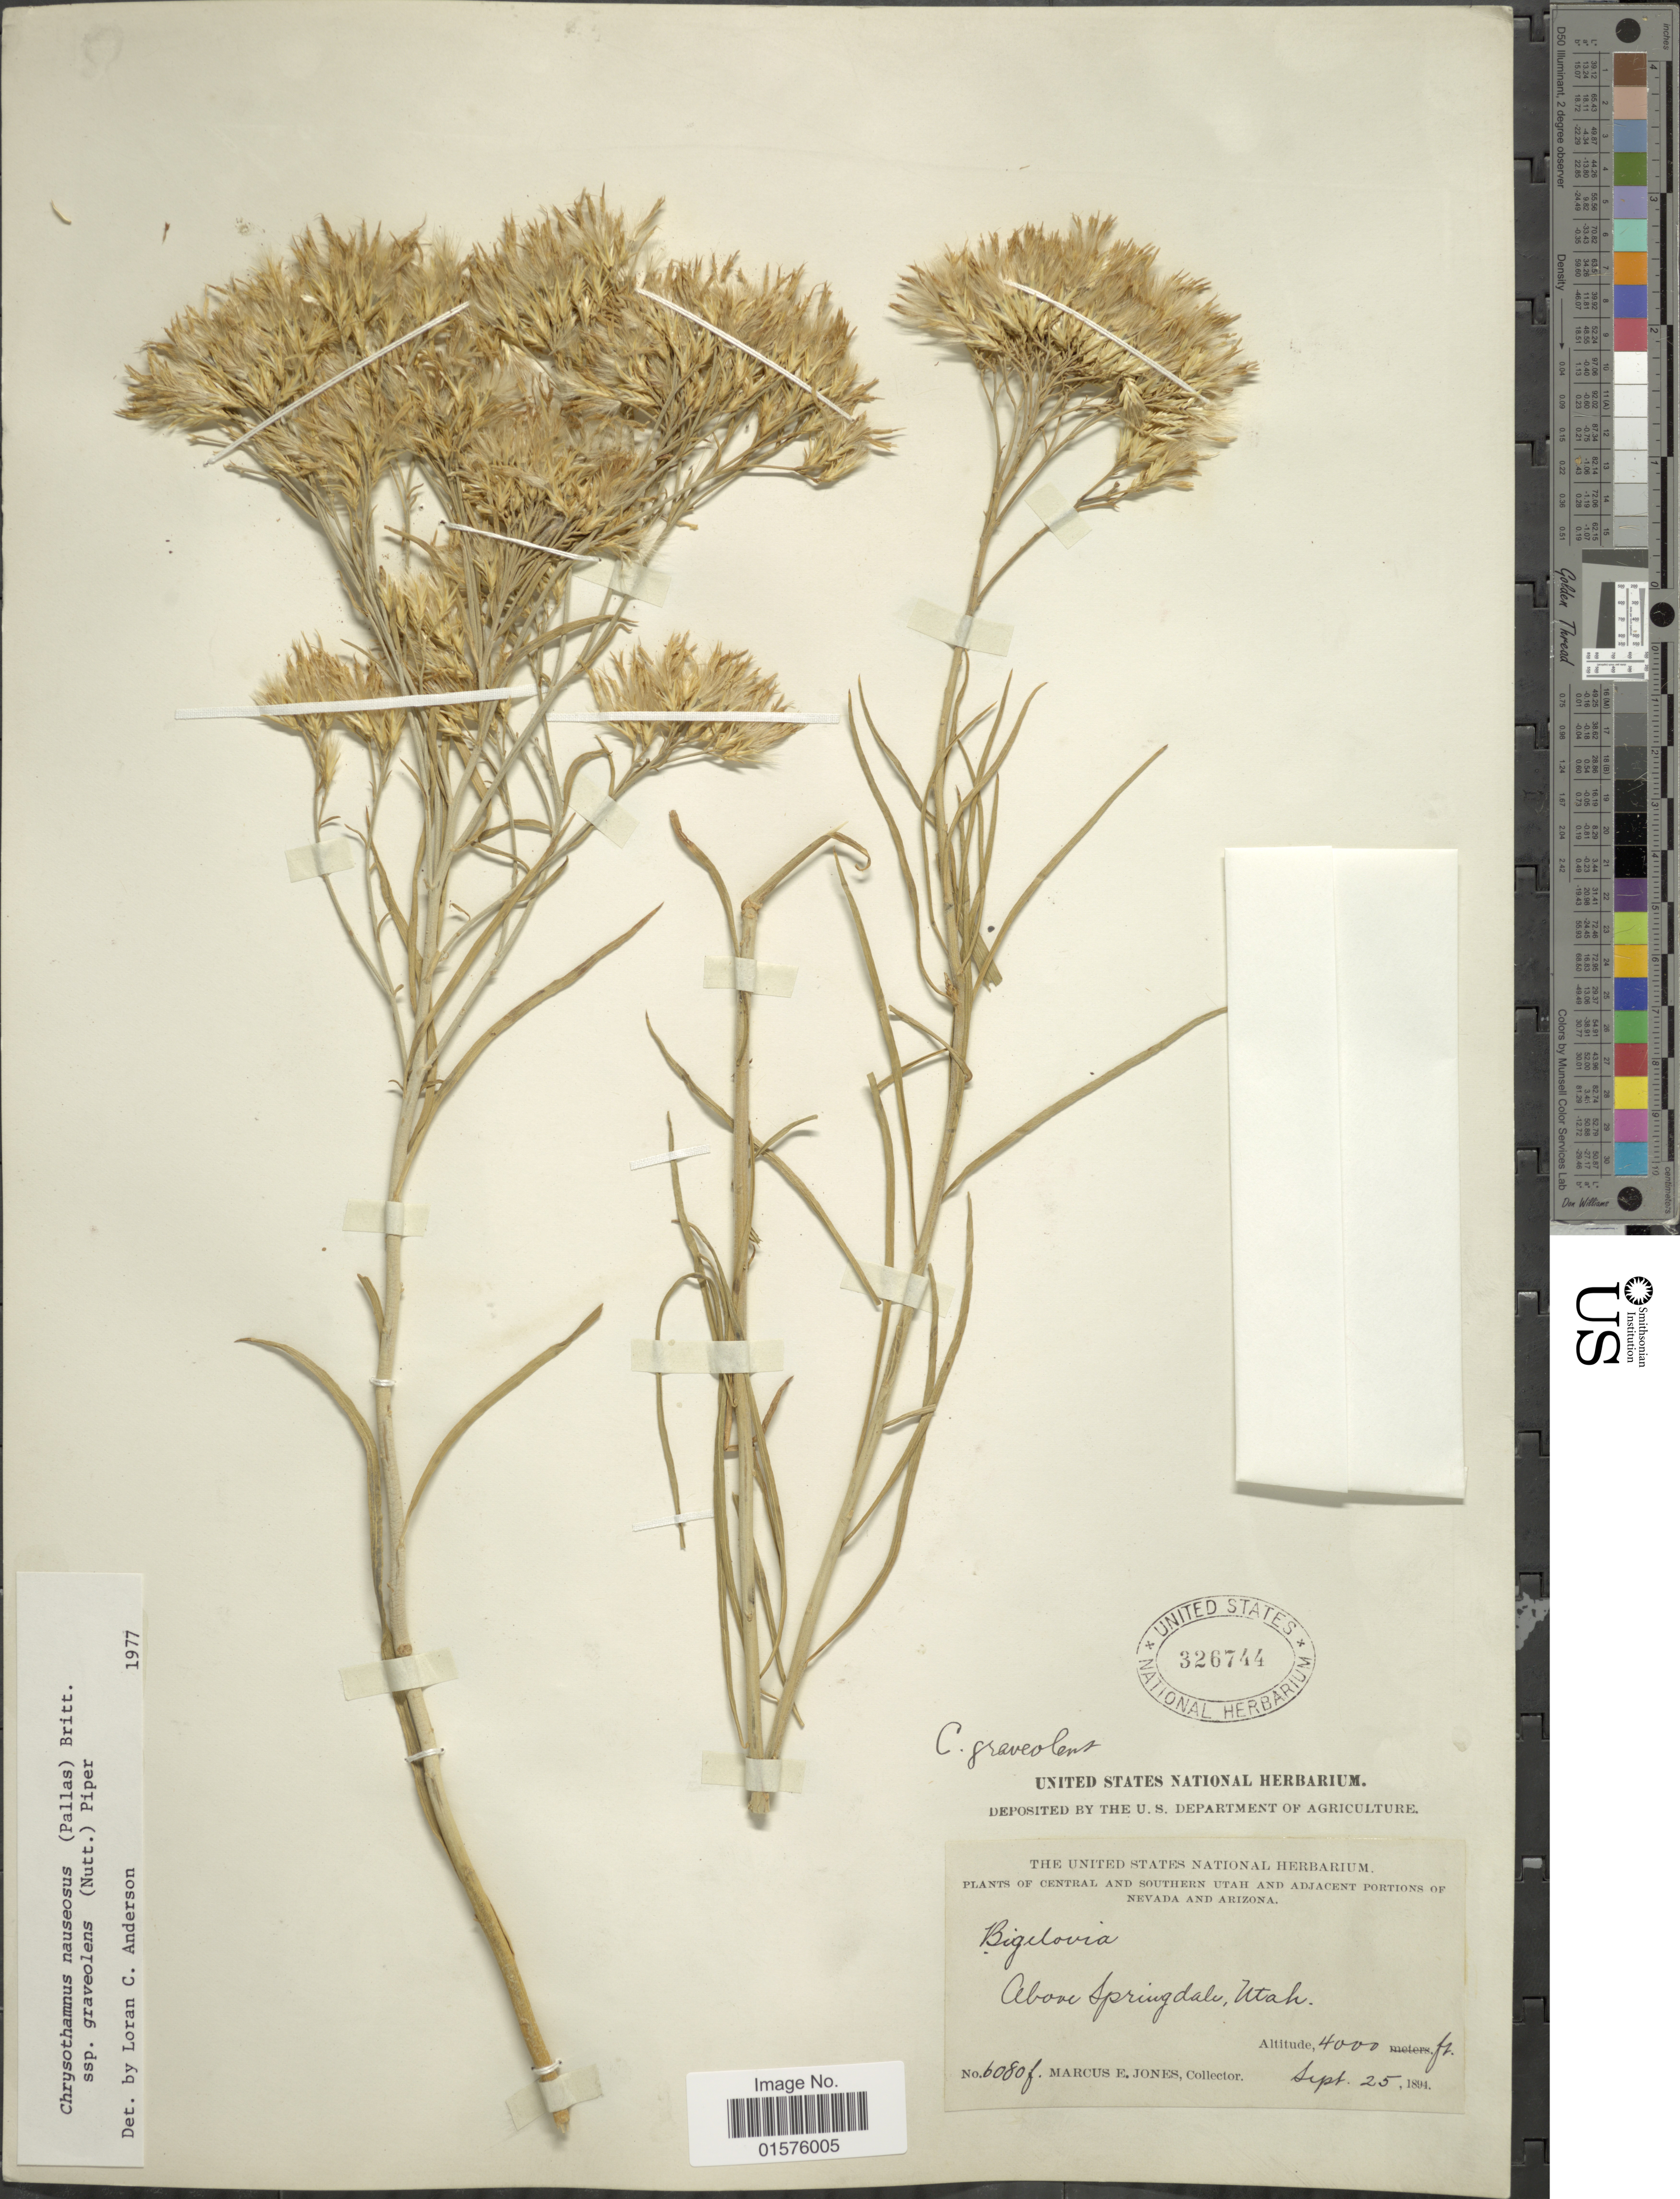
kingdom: Plantae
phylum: Tracheophyta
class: Magnoliopsida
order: Asterales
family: Asteraceae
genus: Ericameria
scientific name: Ericameria nauseosa var. graveolens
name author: (Nutt.) Reveal & Schuyler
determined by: Urbatsch, Lowell E., Curator (LSU), Louisiana State University (UNITED STATES)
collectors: M. E. Jones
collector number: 6080f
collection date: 1894-09-25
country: United States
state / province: Utah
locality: Central and southern Utah and adjacent portions of Nevada and Arizona, above Springdale.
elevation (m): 1219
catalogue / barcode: US 326744